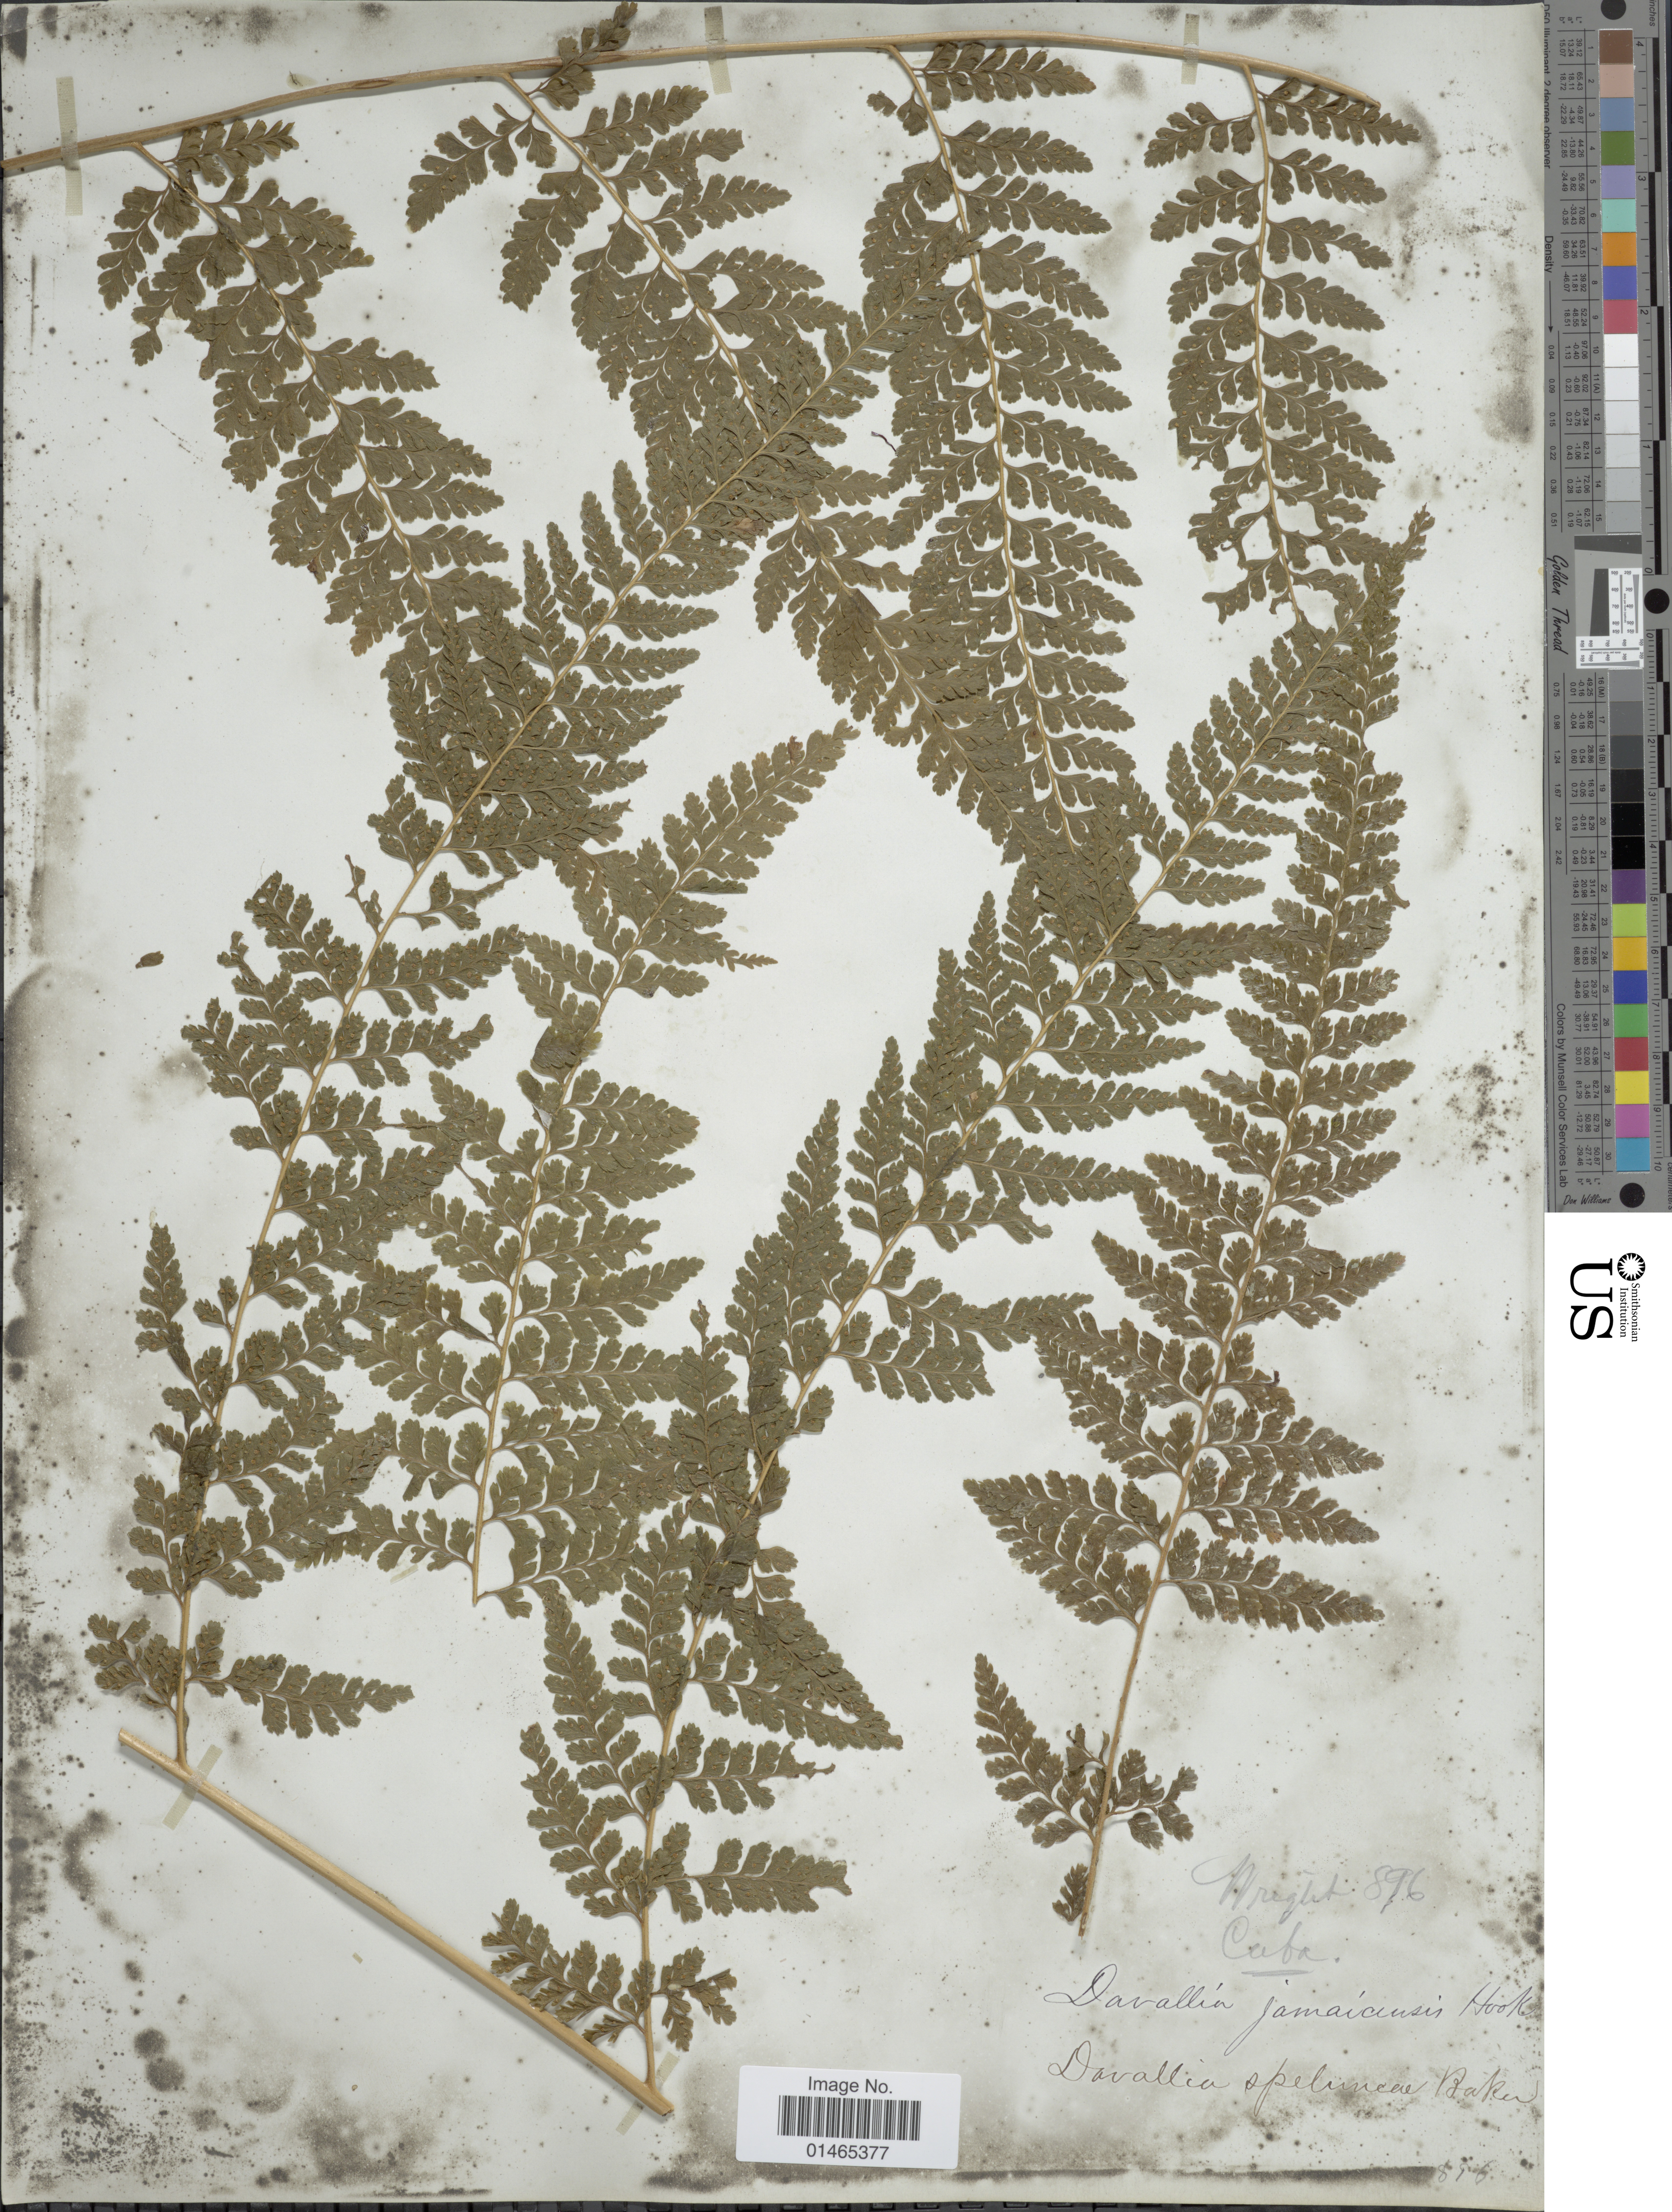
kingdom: Plantae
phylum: Tracheophyta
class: Polypodiopsida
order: Polypodiales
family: Dennstaedtiaceae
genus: Microlepia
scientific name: Microlepia jamaicensis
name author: (Hook.) Fée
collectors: Wright, --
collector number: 896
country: Cuba